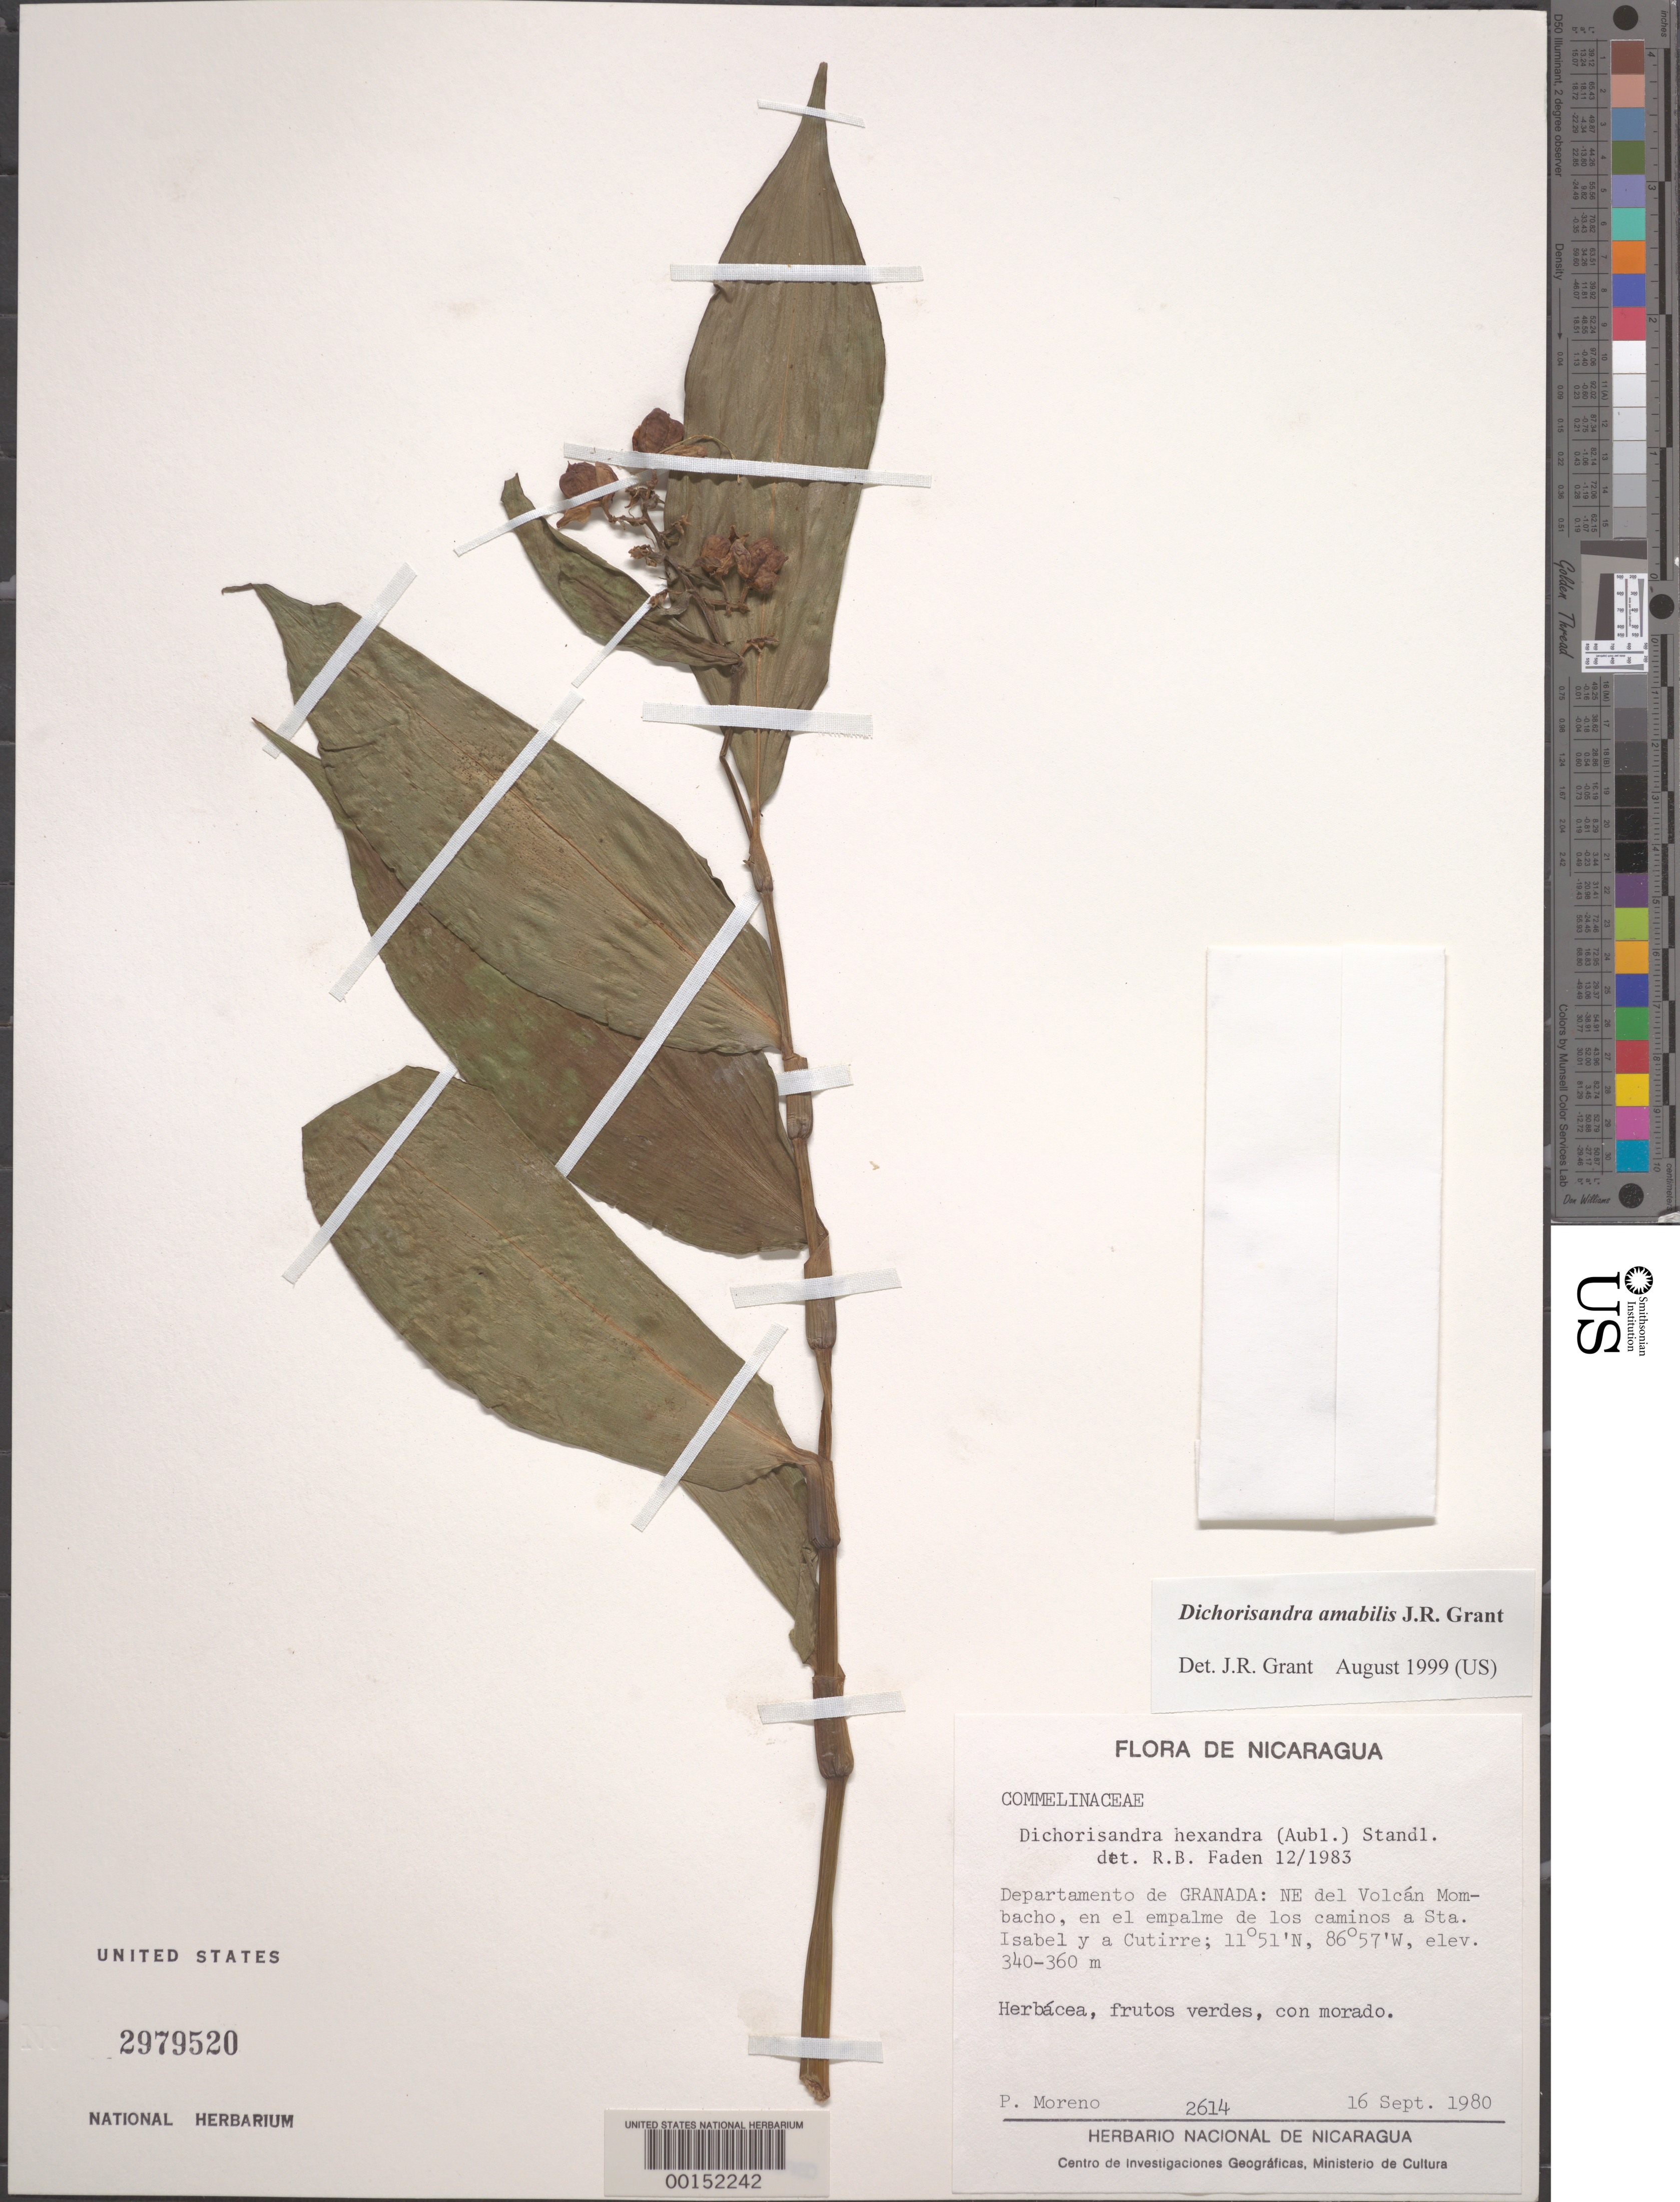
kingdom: Plantae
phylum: Tracheophyta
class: Liliopsida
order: Commelinales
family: Commelinaceae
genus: Dichorisandra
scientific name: Dichorisandra hexandra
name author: (Aubl.) Standl.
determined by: Faden, Robert B., (US), Smithsonian Institution - National Museum of Natural History (UNITED STATES)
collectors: P. Moreno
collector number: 2614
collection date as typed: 16 Sep 1980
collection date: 1980-09-16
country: Nicaragua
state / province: Granada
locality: Ne of volcan mombacho, sta. isabel y a cutirre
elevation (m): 340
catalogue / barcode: US 2979520